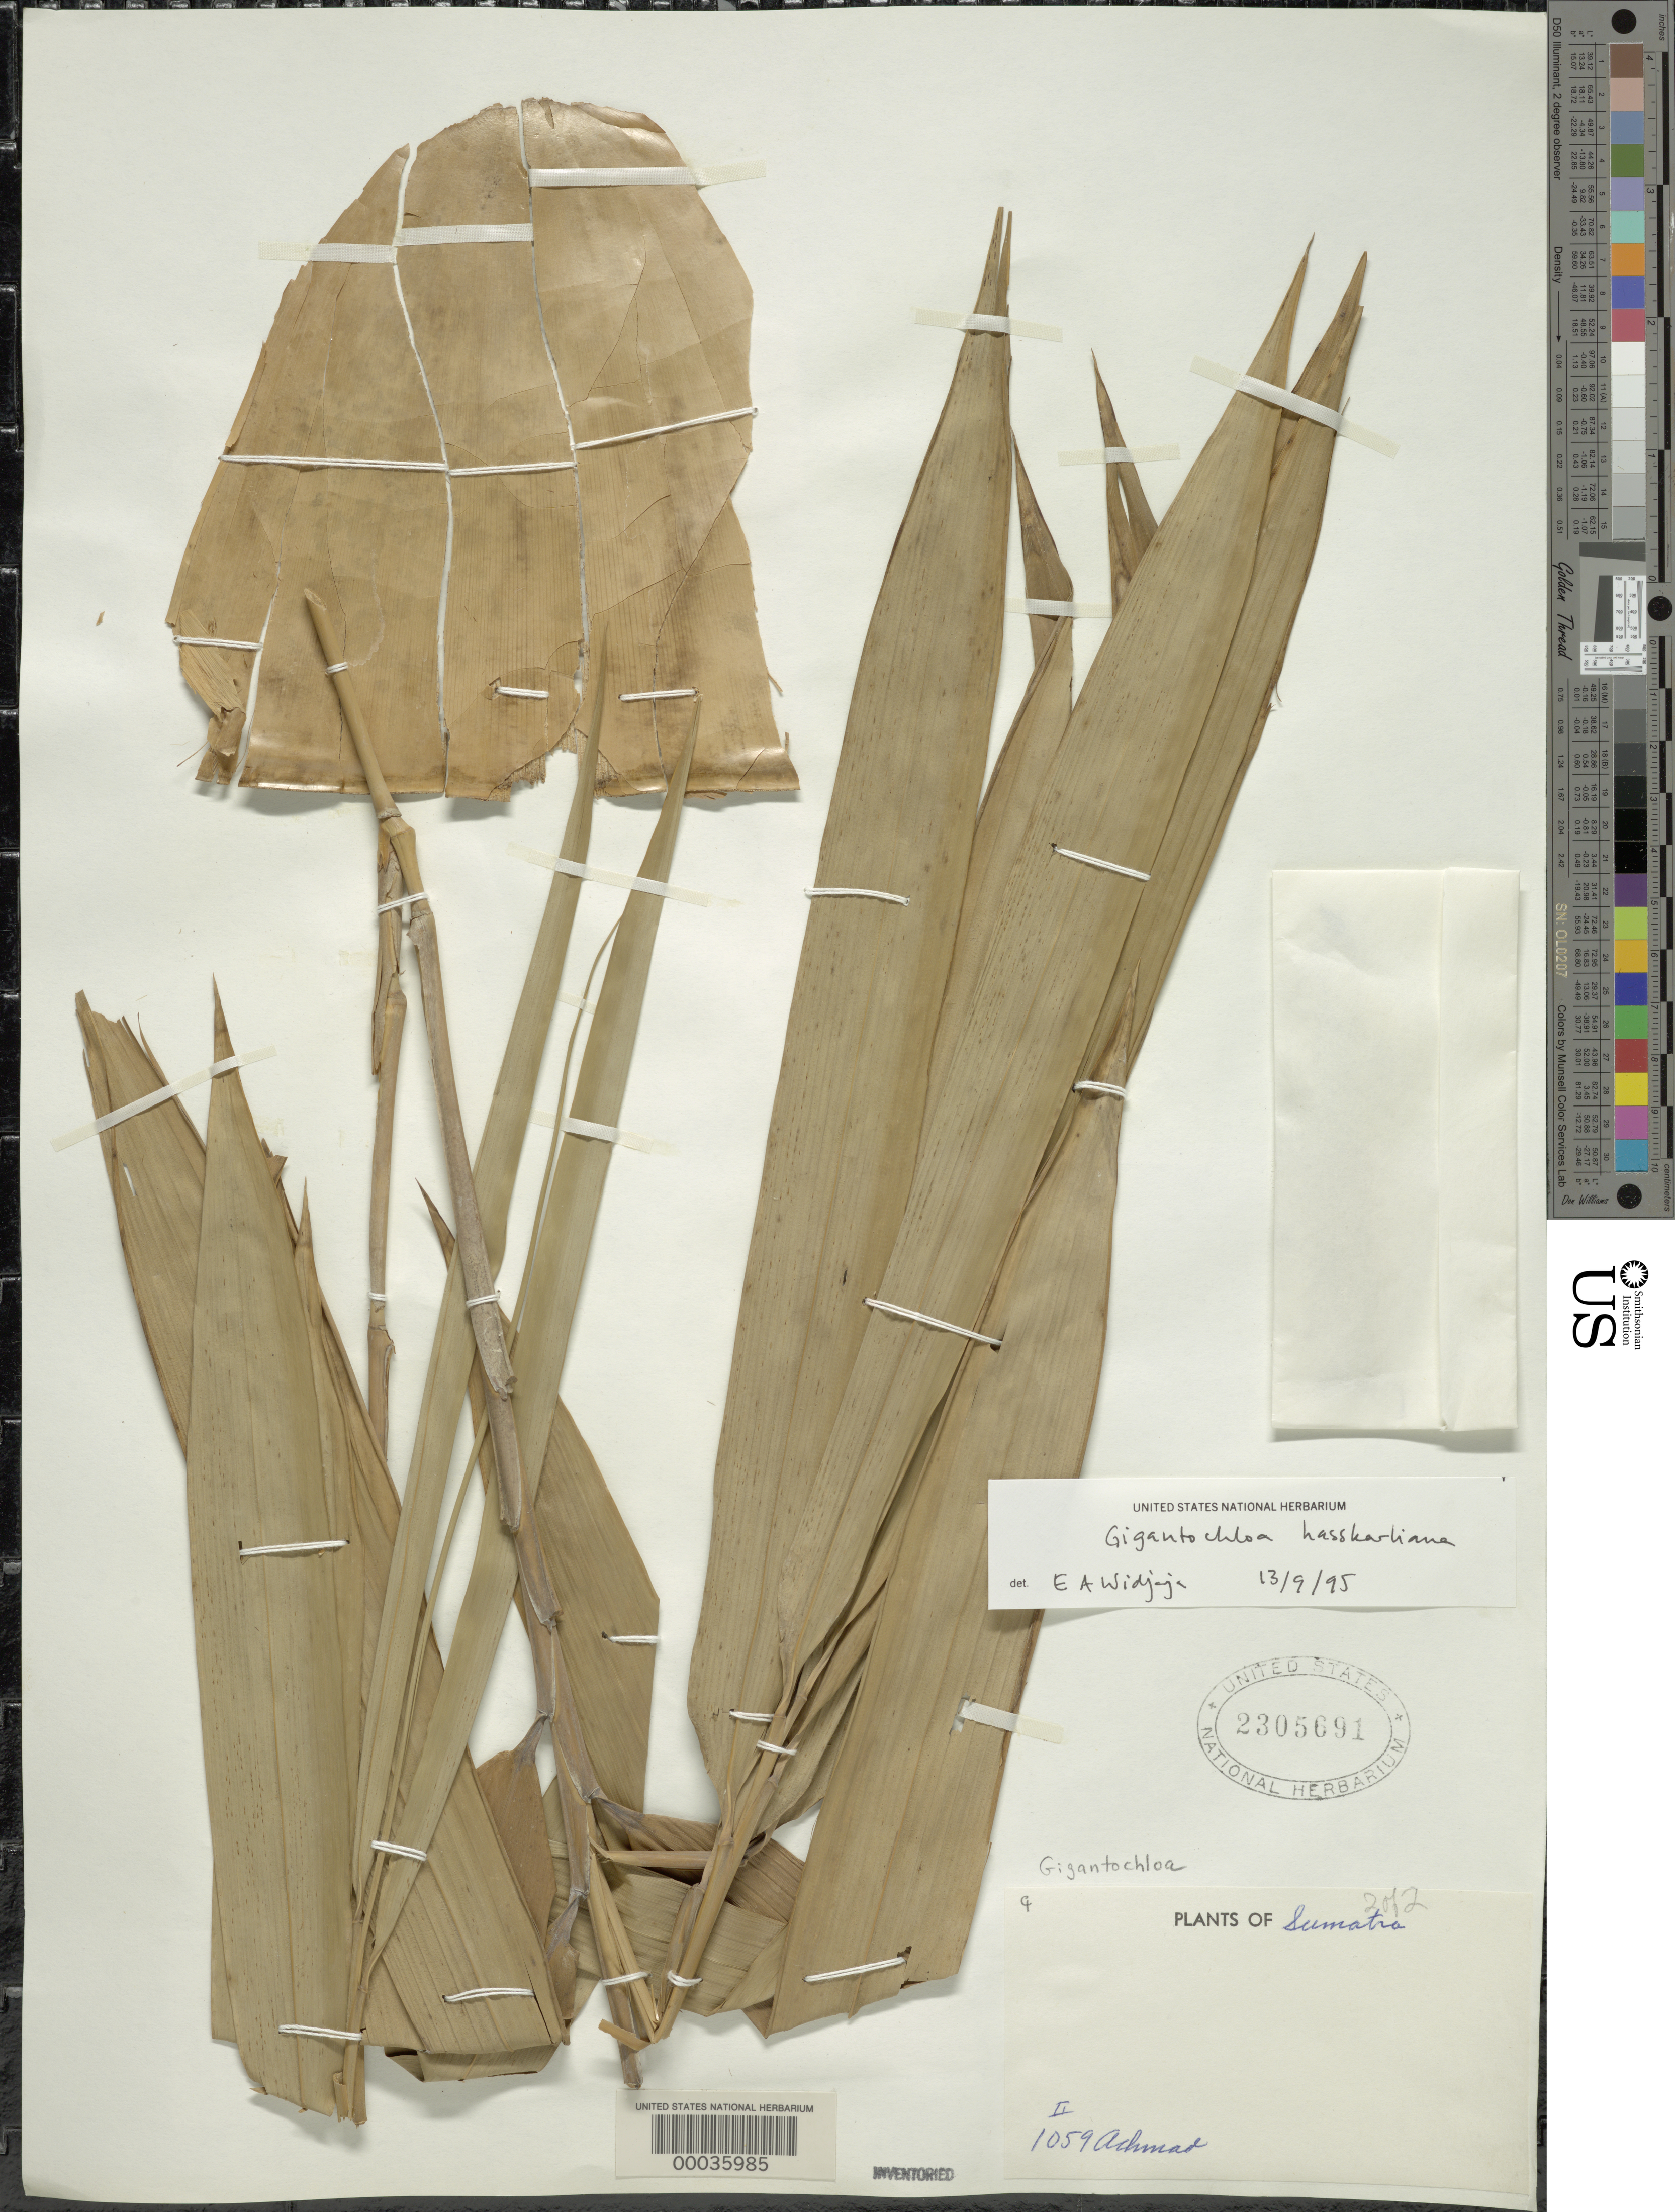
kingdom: Plantae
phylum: Tracheophyta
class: Liliopsida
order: Poales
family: Poaceae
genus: Gigantochloa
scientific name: Gigantochloa hasskarliana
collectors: -- Achmad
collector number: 1059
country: Indonesia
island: Sumatra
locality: Simalur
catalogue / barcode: US 2305691